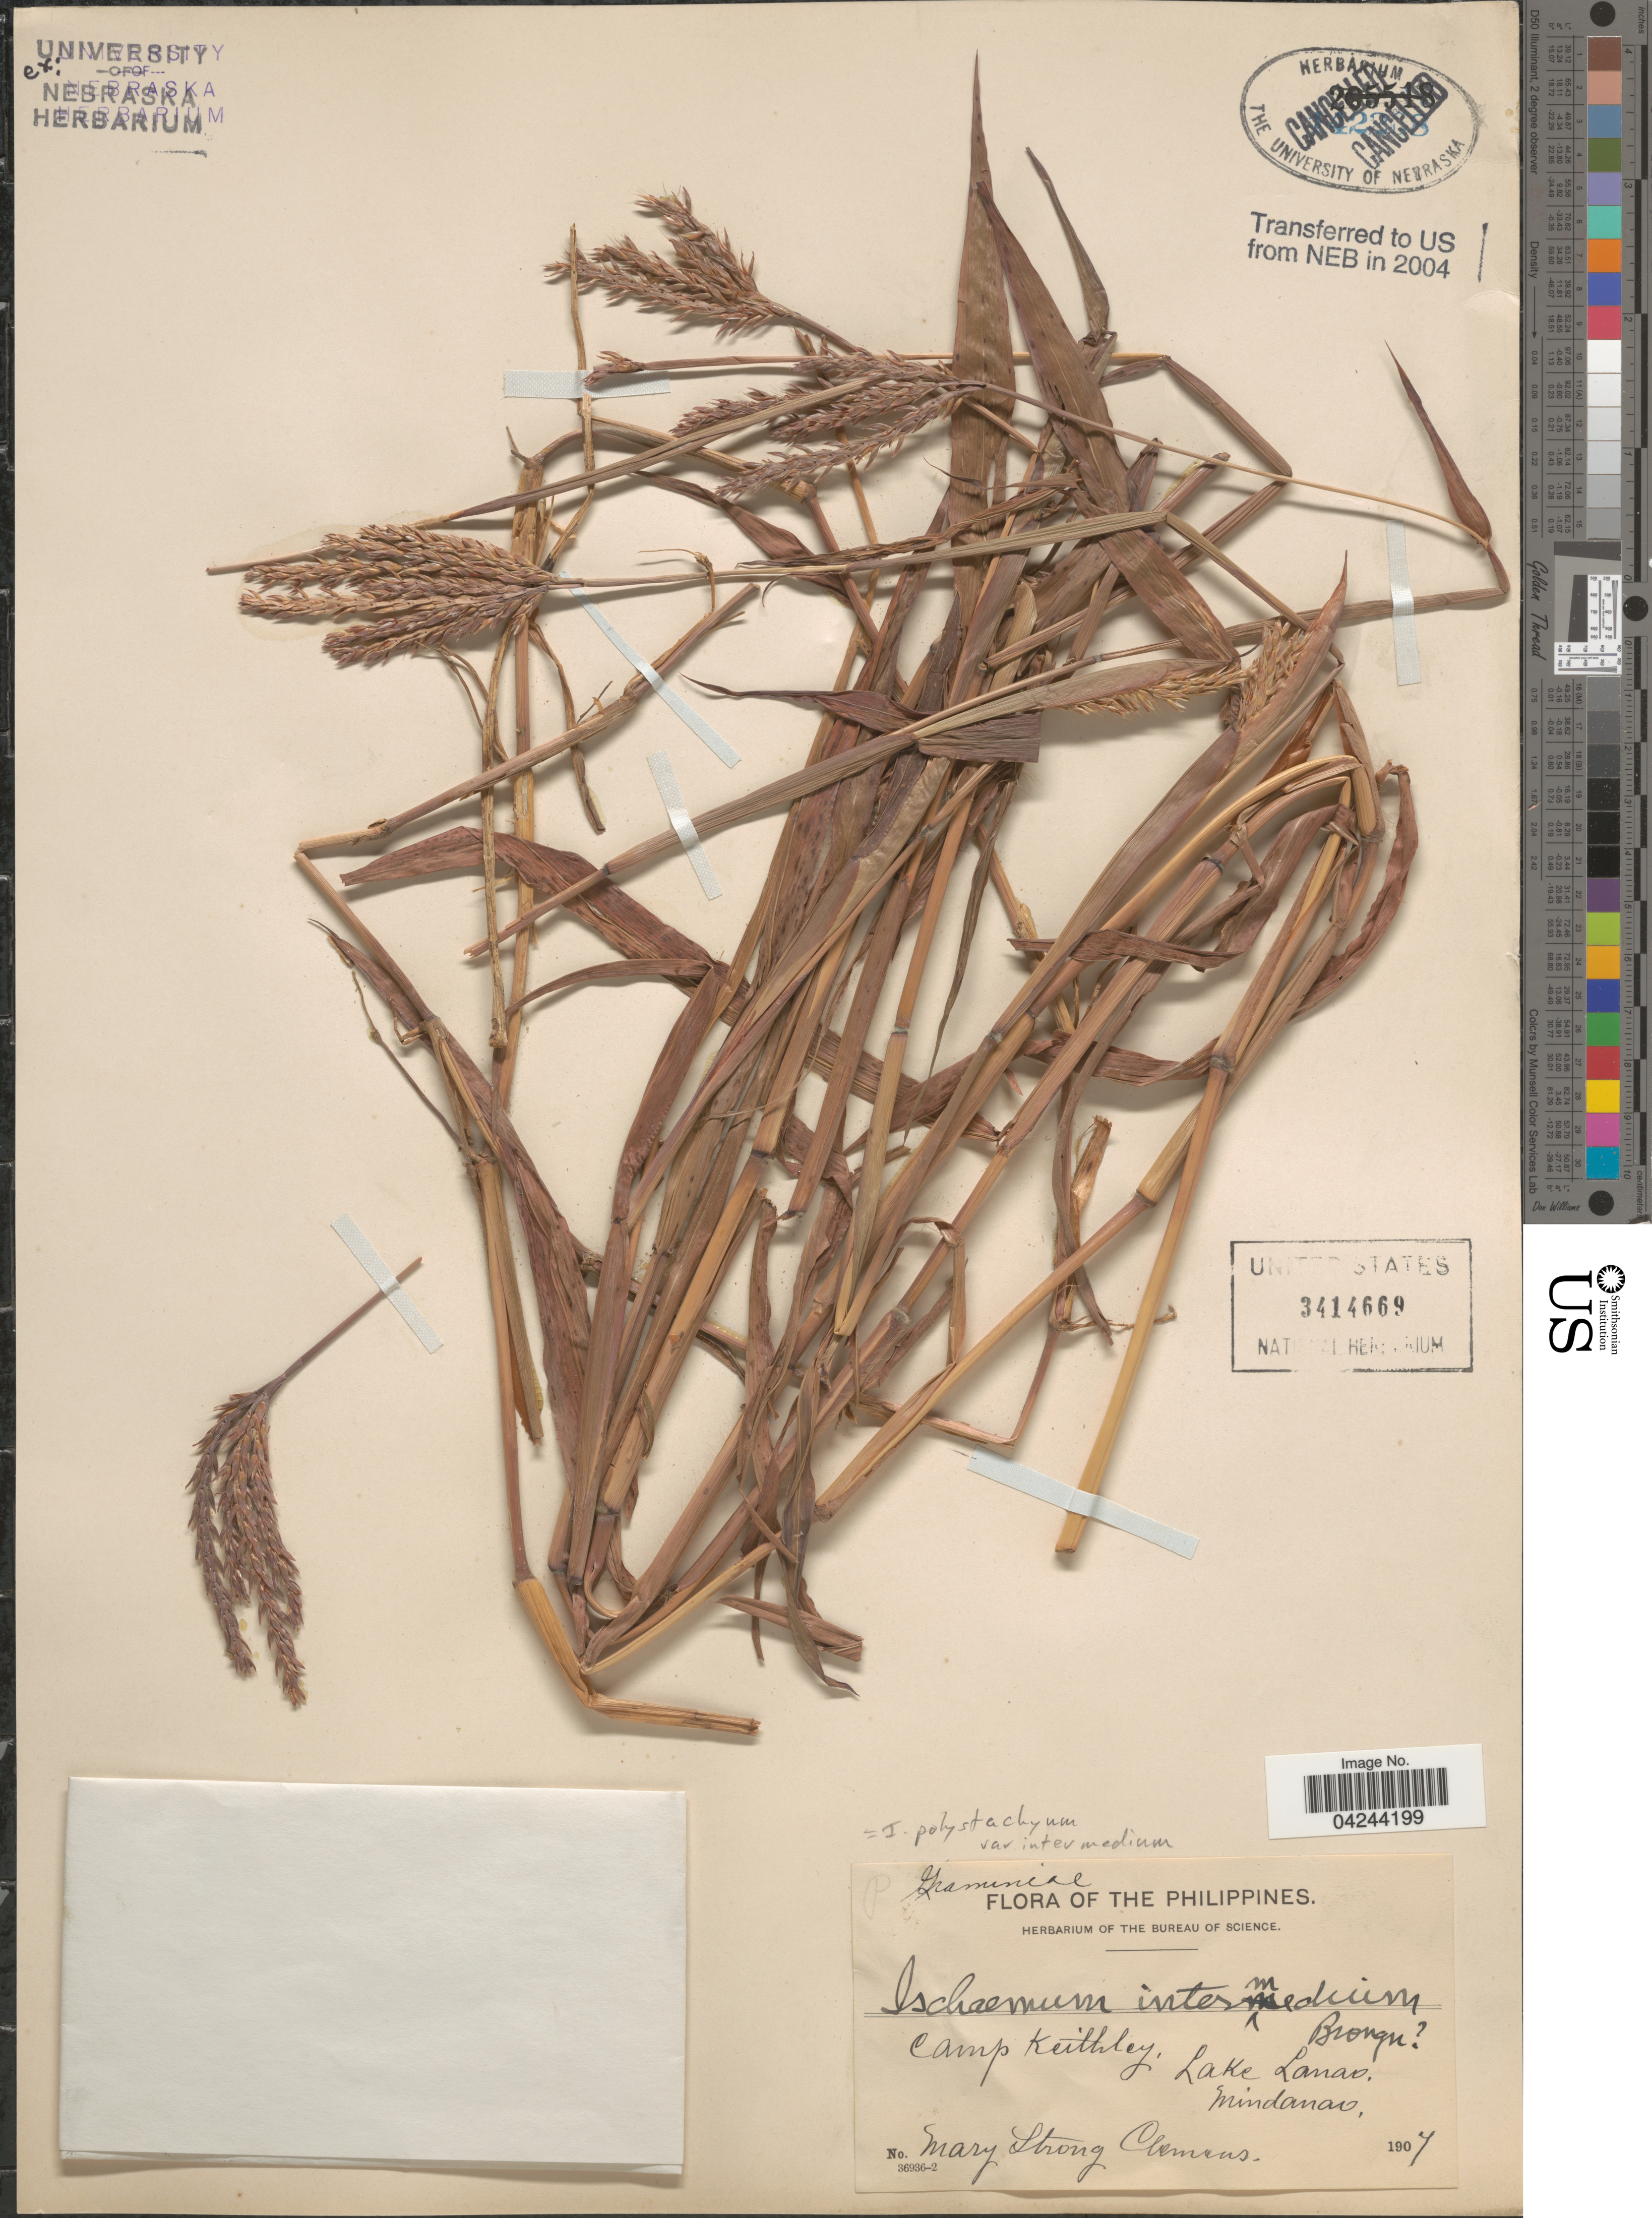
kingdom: Plantae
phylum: Tracheophyta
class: Liliopsida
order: Poales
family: Poaceae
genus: Ischaemum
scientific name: Ischaemum polystachyum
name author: J. Presl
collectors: M. S. Clemens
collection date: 1907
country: Philippines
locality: Camp Keithley, Lake Lanao. Mindanao.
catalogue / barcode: US 3414669